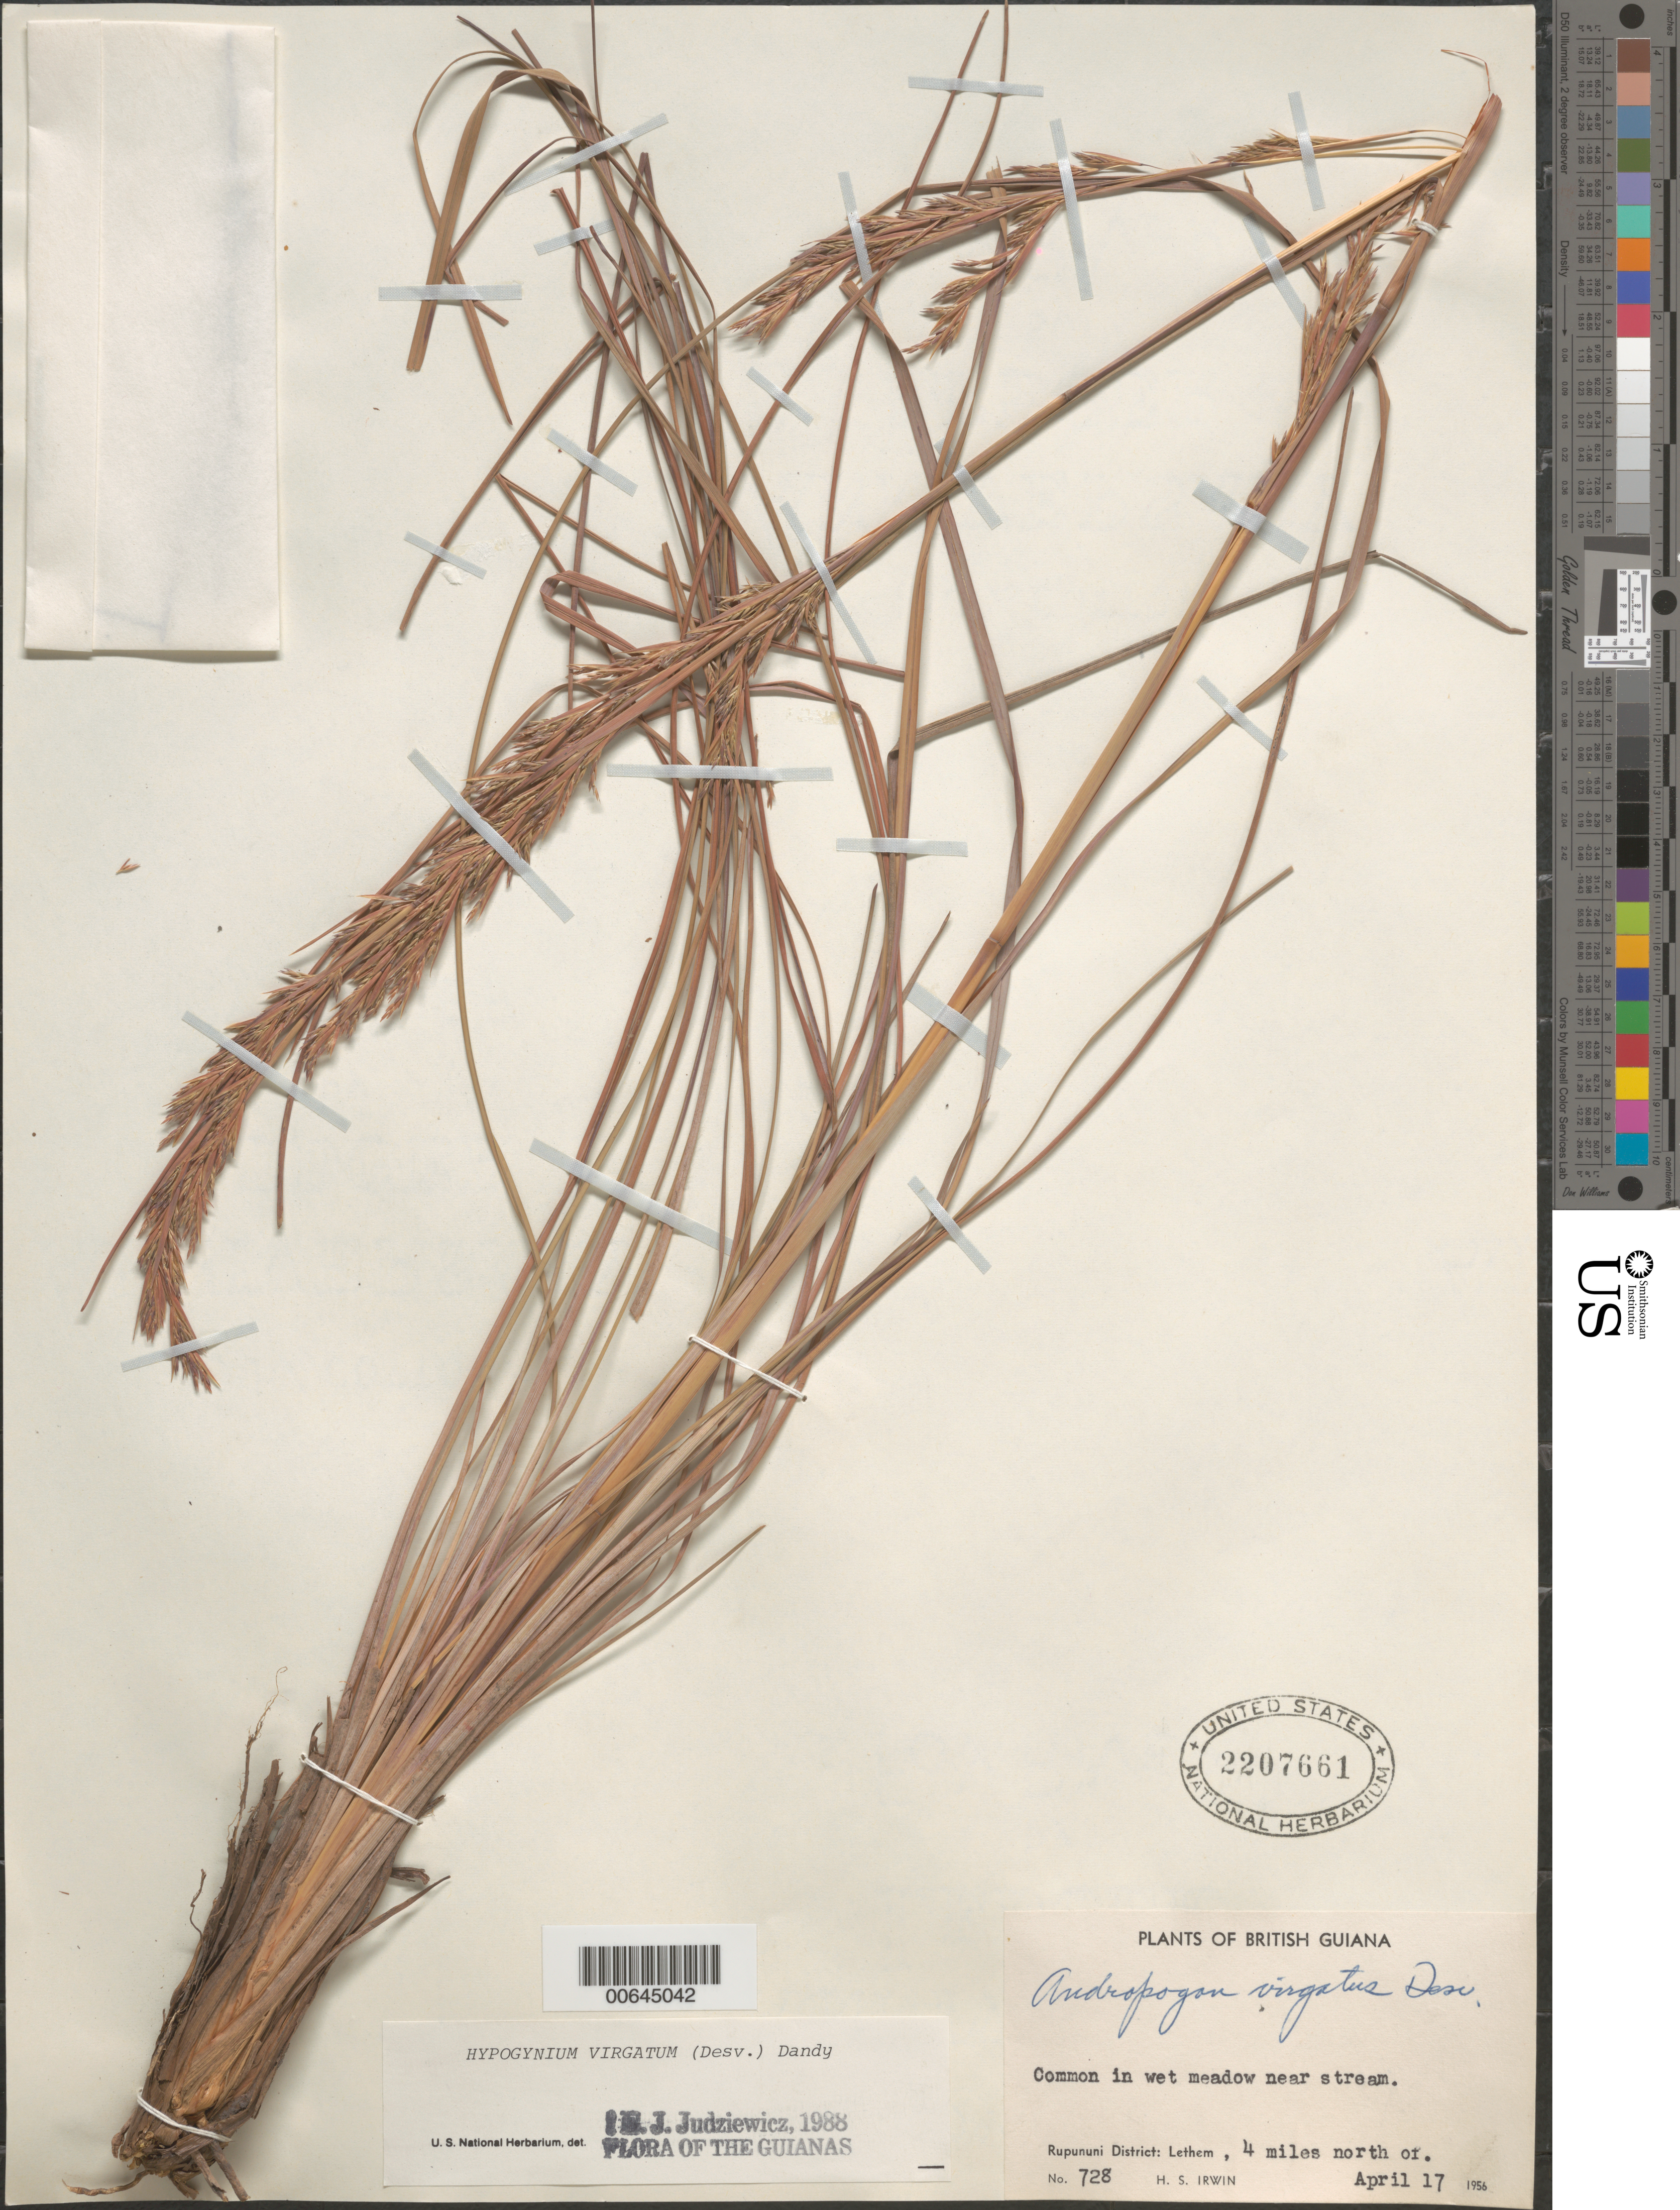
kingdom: Plantae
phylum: Tracheophyta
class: Liliopsida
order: Poales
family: Poaceae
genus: Andropogon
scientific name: Andropogon virgatus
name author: Desv. ex Ham.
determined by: Judziewicz, E. J.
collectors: H. Irwin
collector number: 728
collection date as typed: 17-Apr-56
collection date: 1956-04-17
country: Guyana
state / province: U. Takutu-U. Essequibo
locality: Rupununi Dist., 4 mi. N of Lethem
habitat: Wet meadow near stream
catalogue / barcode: US 2207661